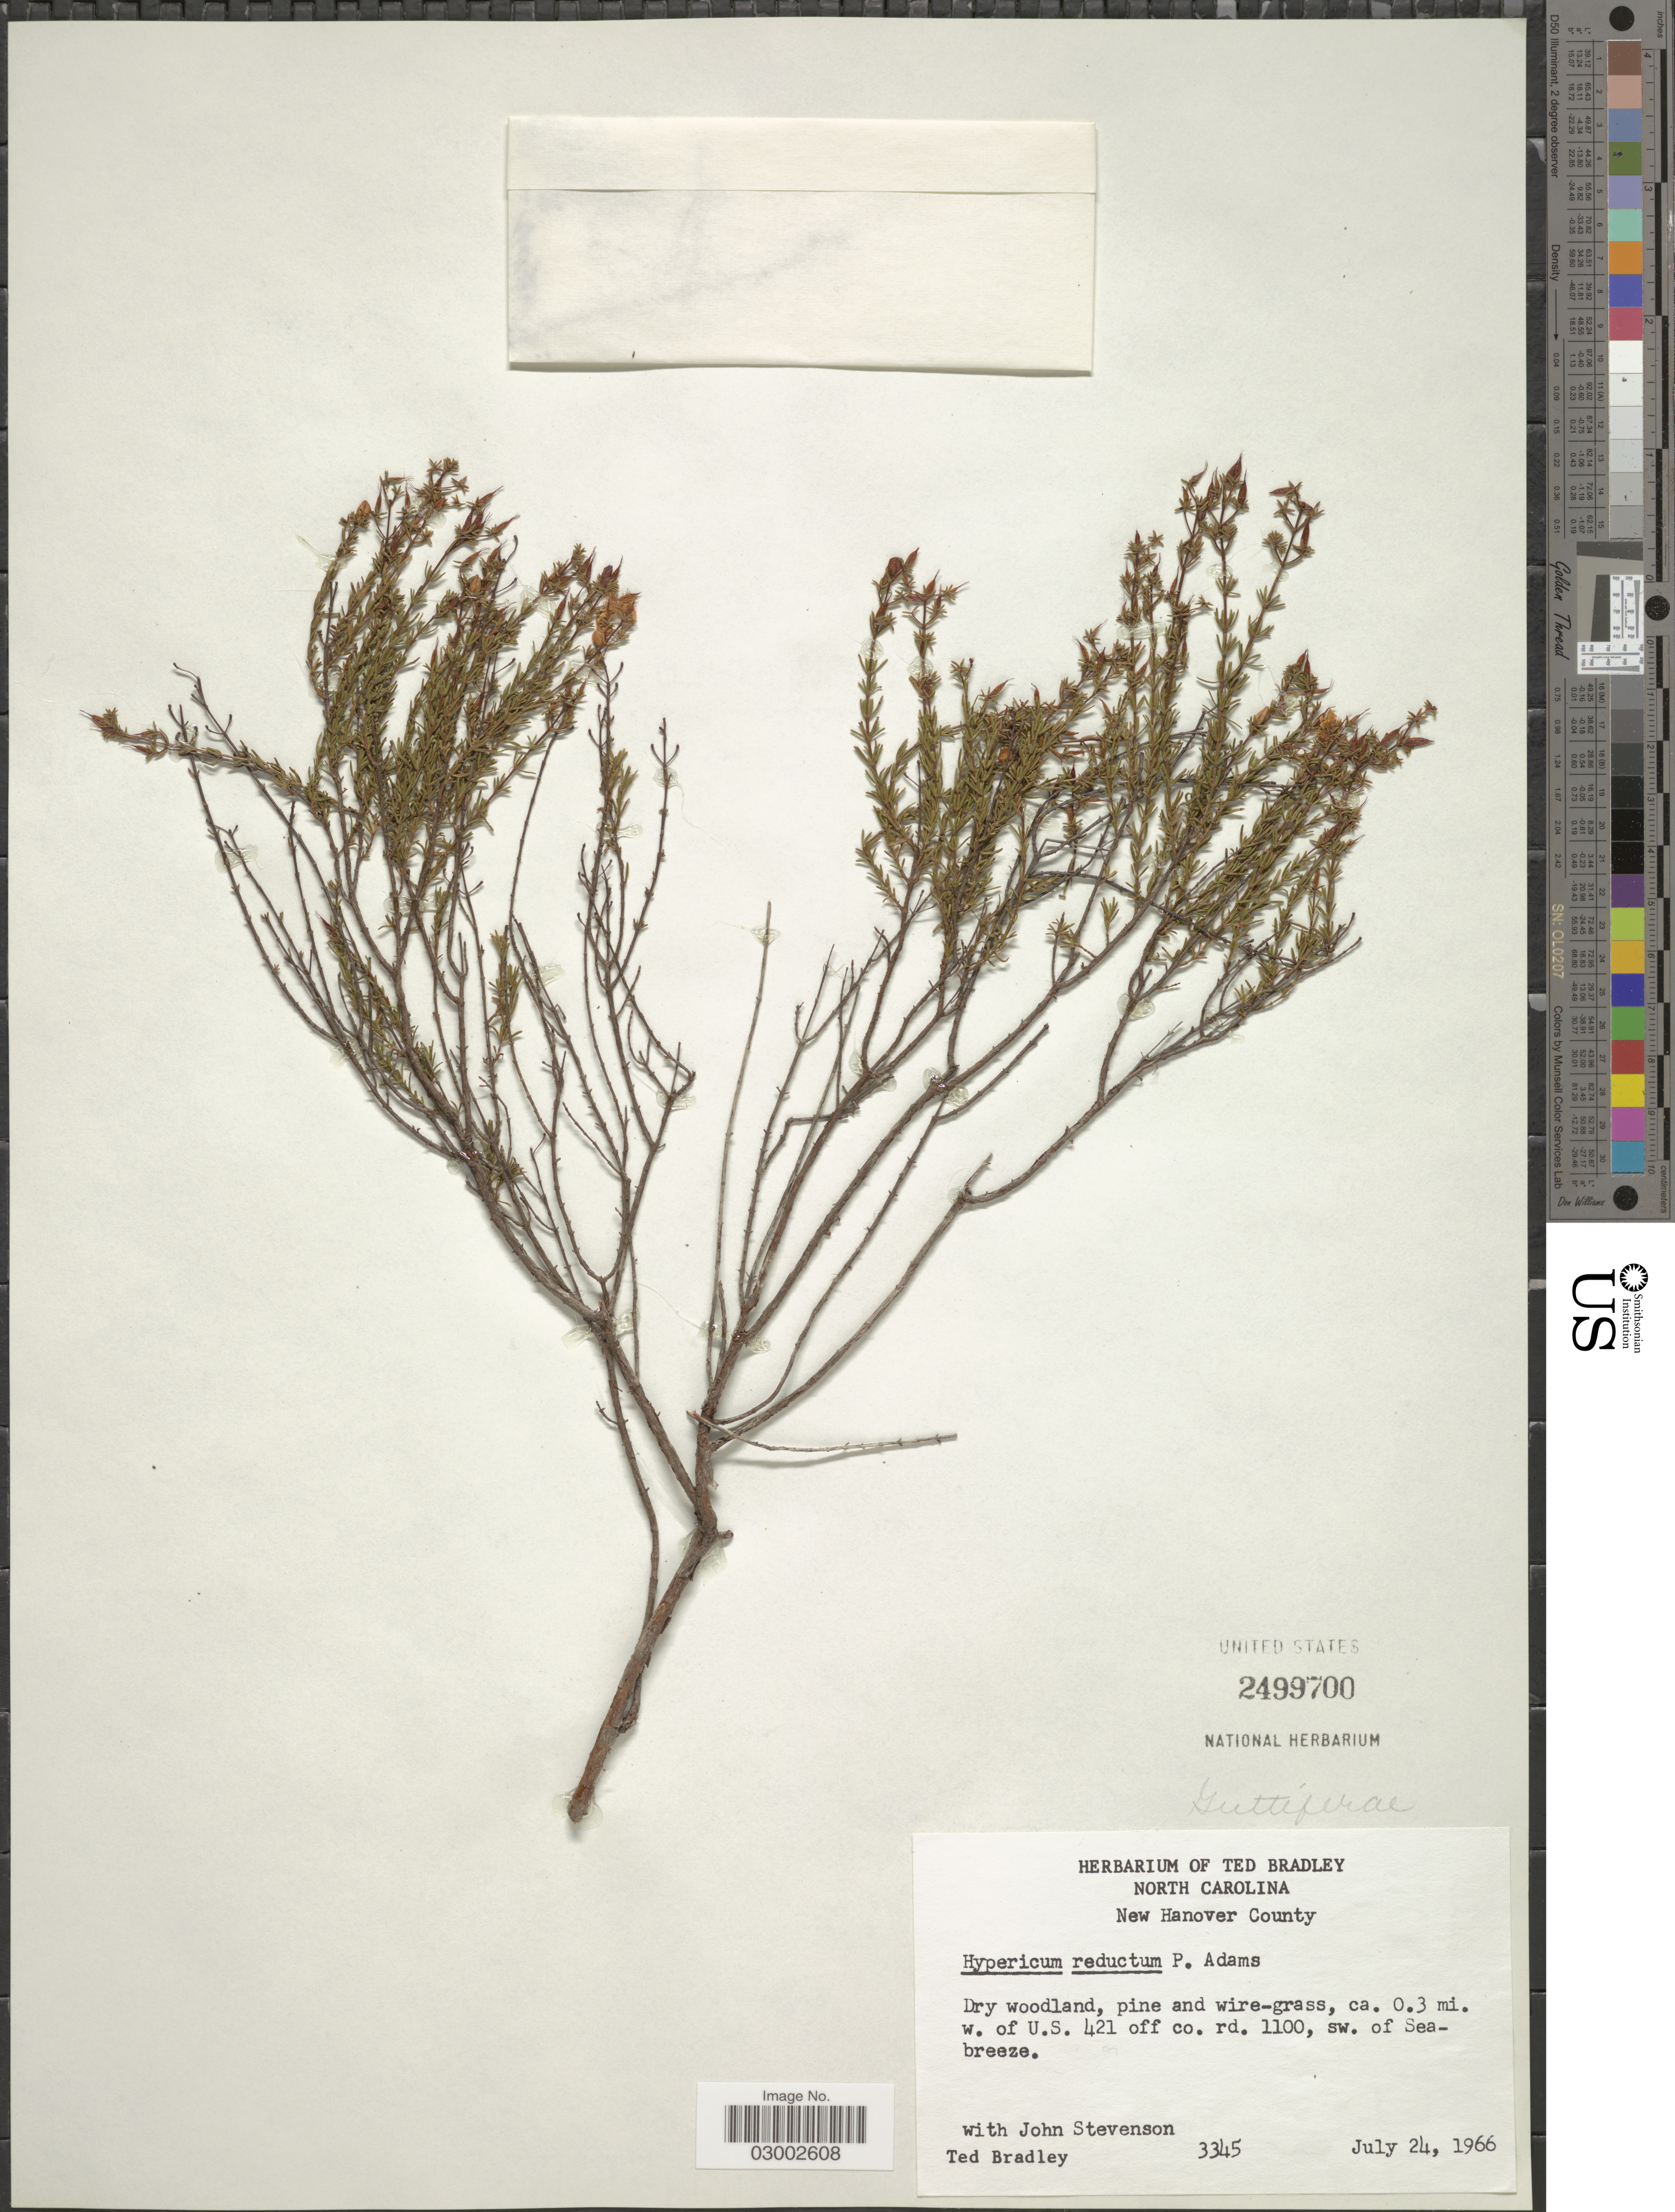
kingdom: Plantae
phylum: Tracheophyta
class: Magnoliopsida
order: Malpighiales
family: Hypericaceae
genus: Hypericum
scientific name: Hypericum tenuifolium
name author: Pursh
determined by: Strong, Mark T., (BOT), Smithsonian Institution - National Museum of Natural History (UNITED STATES)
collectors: T. Bradley & J. Stevenson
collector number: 3345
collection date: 1966-07-24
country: United States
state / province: North Carolina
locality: New Hanover County. Ca. 0.3 mi. w. of U.S. 421 off co. rd. 1100, sw. of Seabreeze.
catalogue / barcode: US 2499700